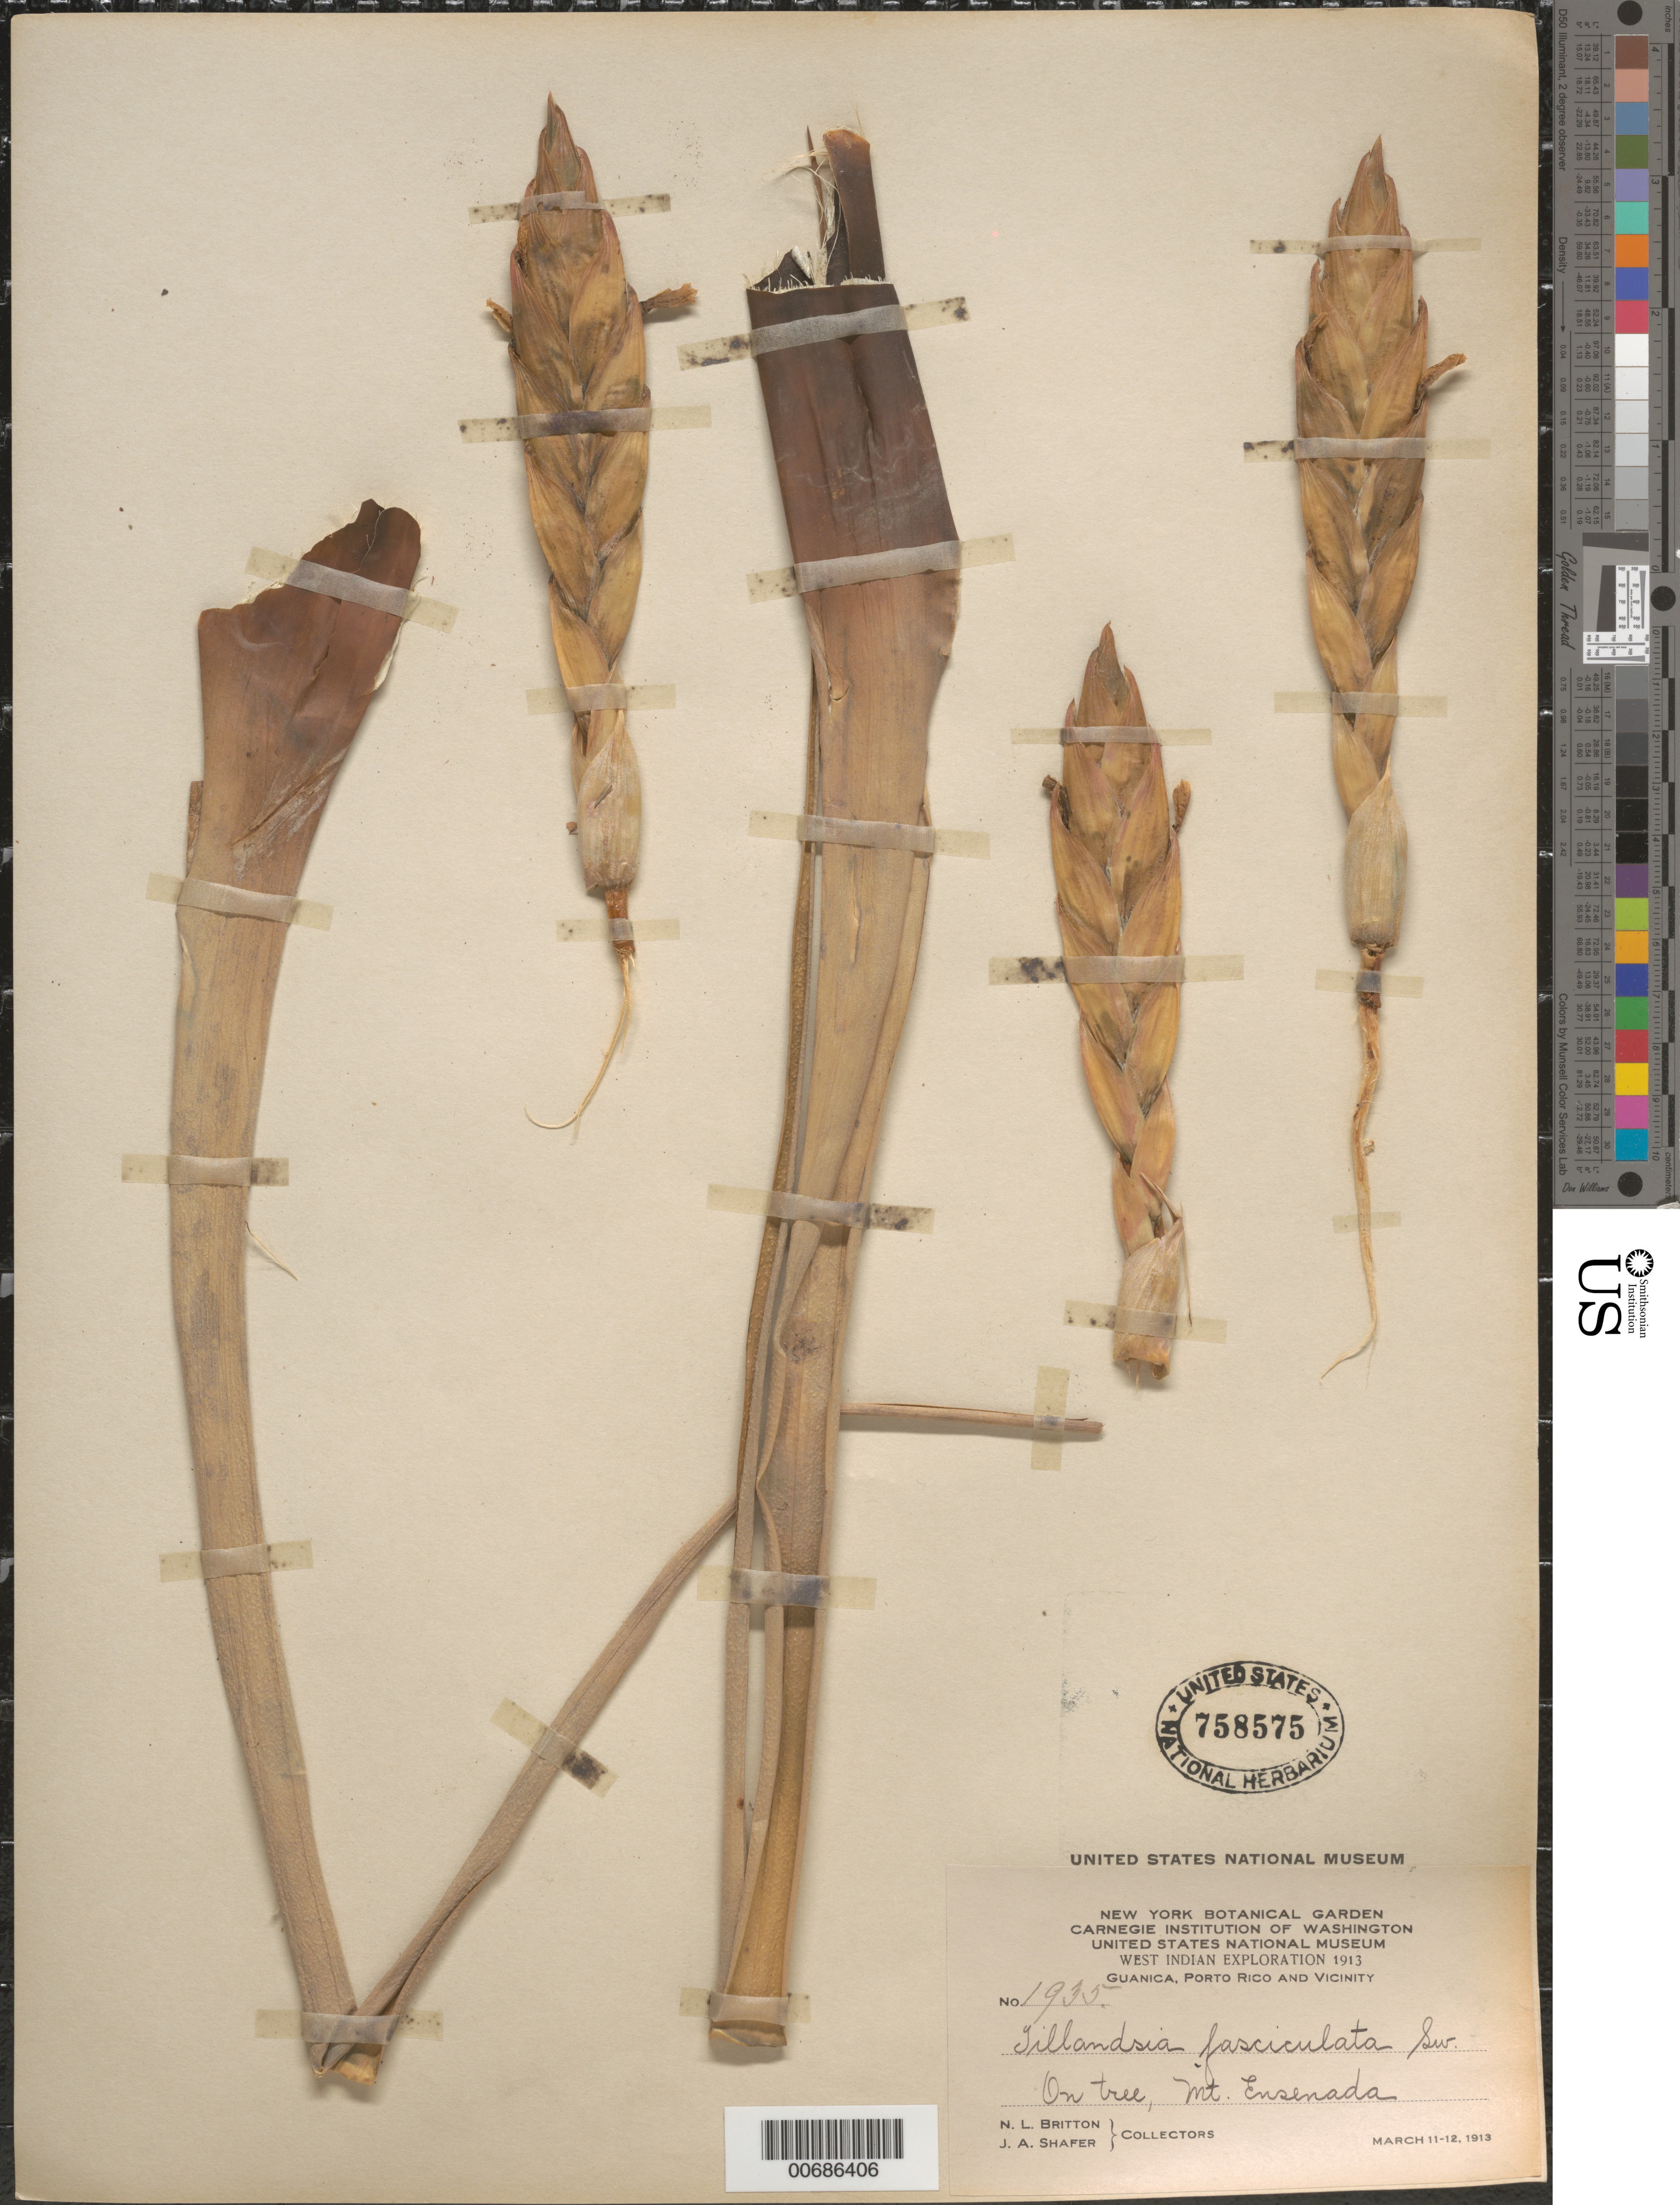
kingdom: Plantae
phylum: Tracheophyta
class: Liliopsida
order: Poales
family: Bromeliaceae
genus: Tillandsia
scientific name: Tillandsia fasciculata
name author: Sw.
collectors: N. Britton & J. A. Shafer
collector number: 1935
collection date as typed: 11 Mar 1913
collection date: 1913-03-11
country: Puerto Rico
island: Greater Antilles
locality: Mt. Ensenada, Guanica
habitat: on tree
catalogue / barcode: US 758575